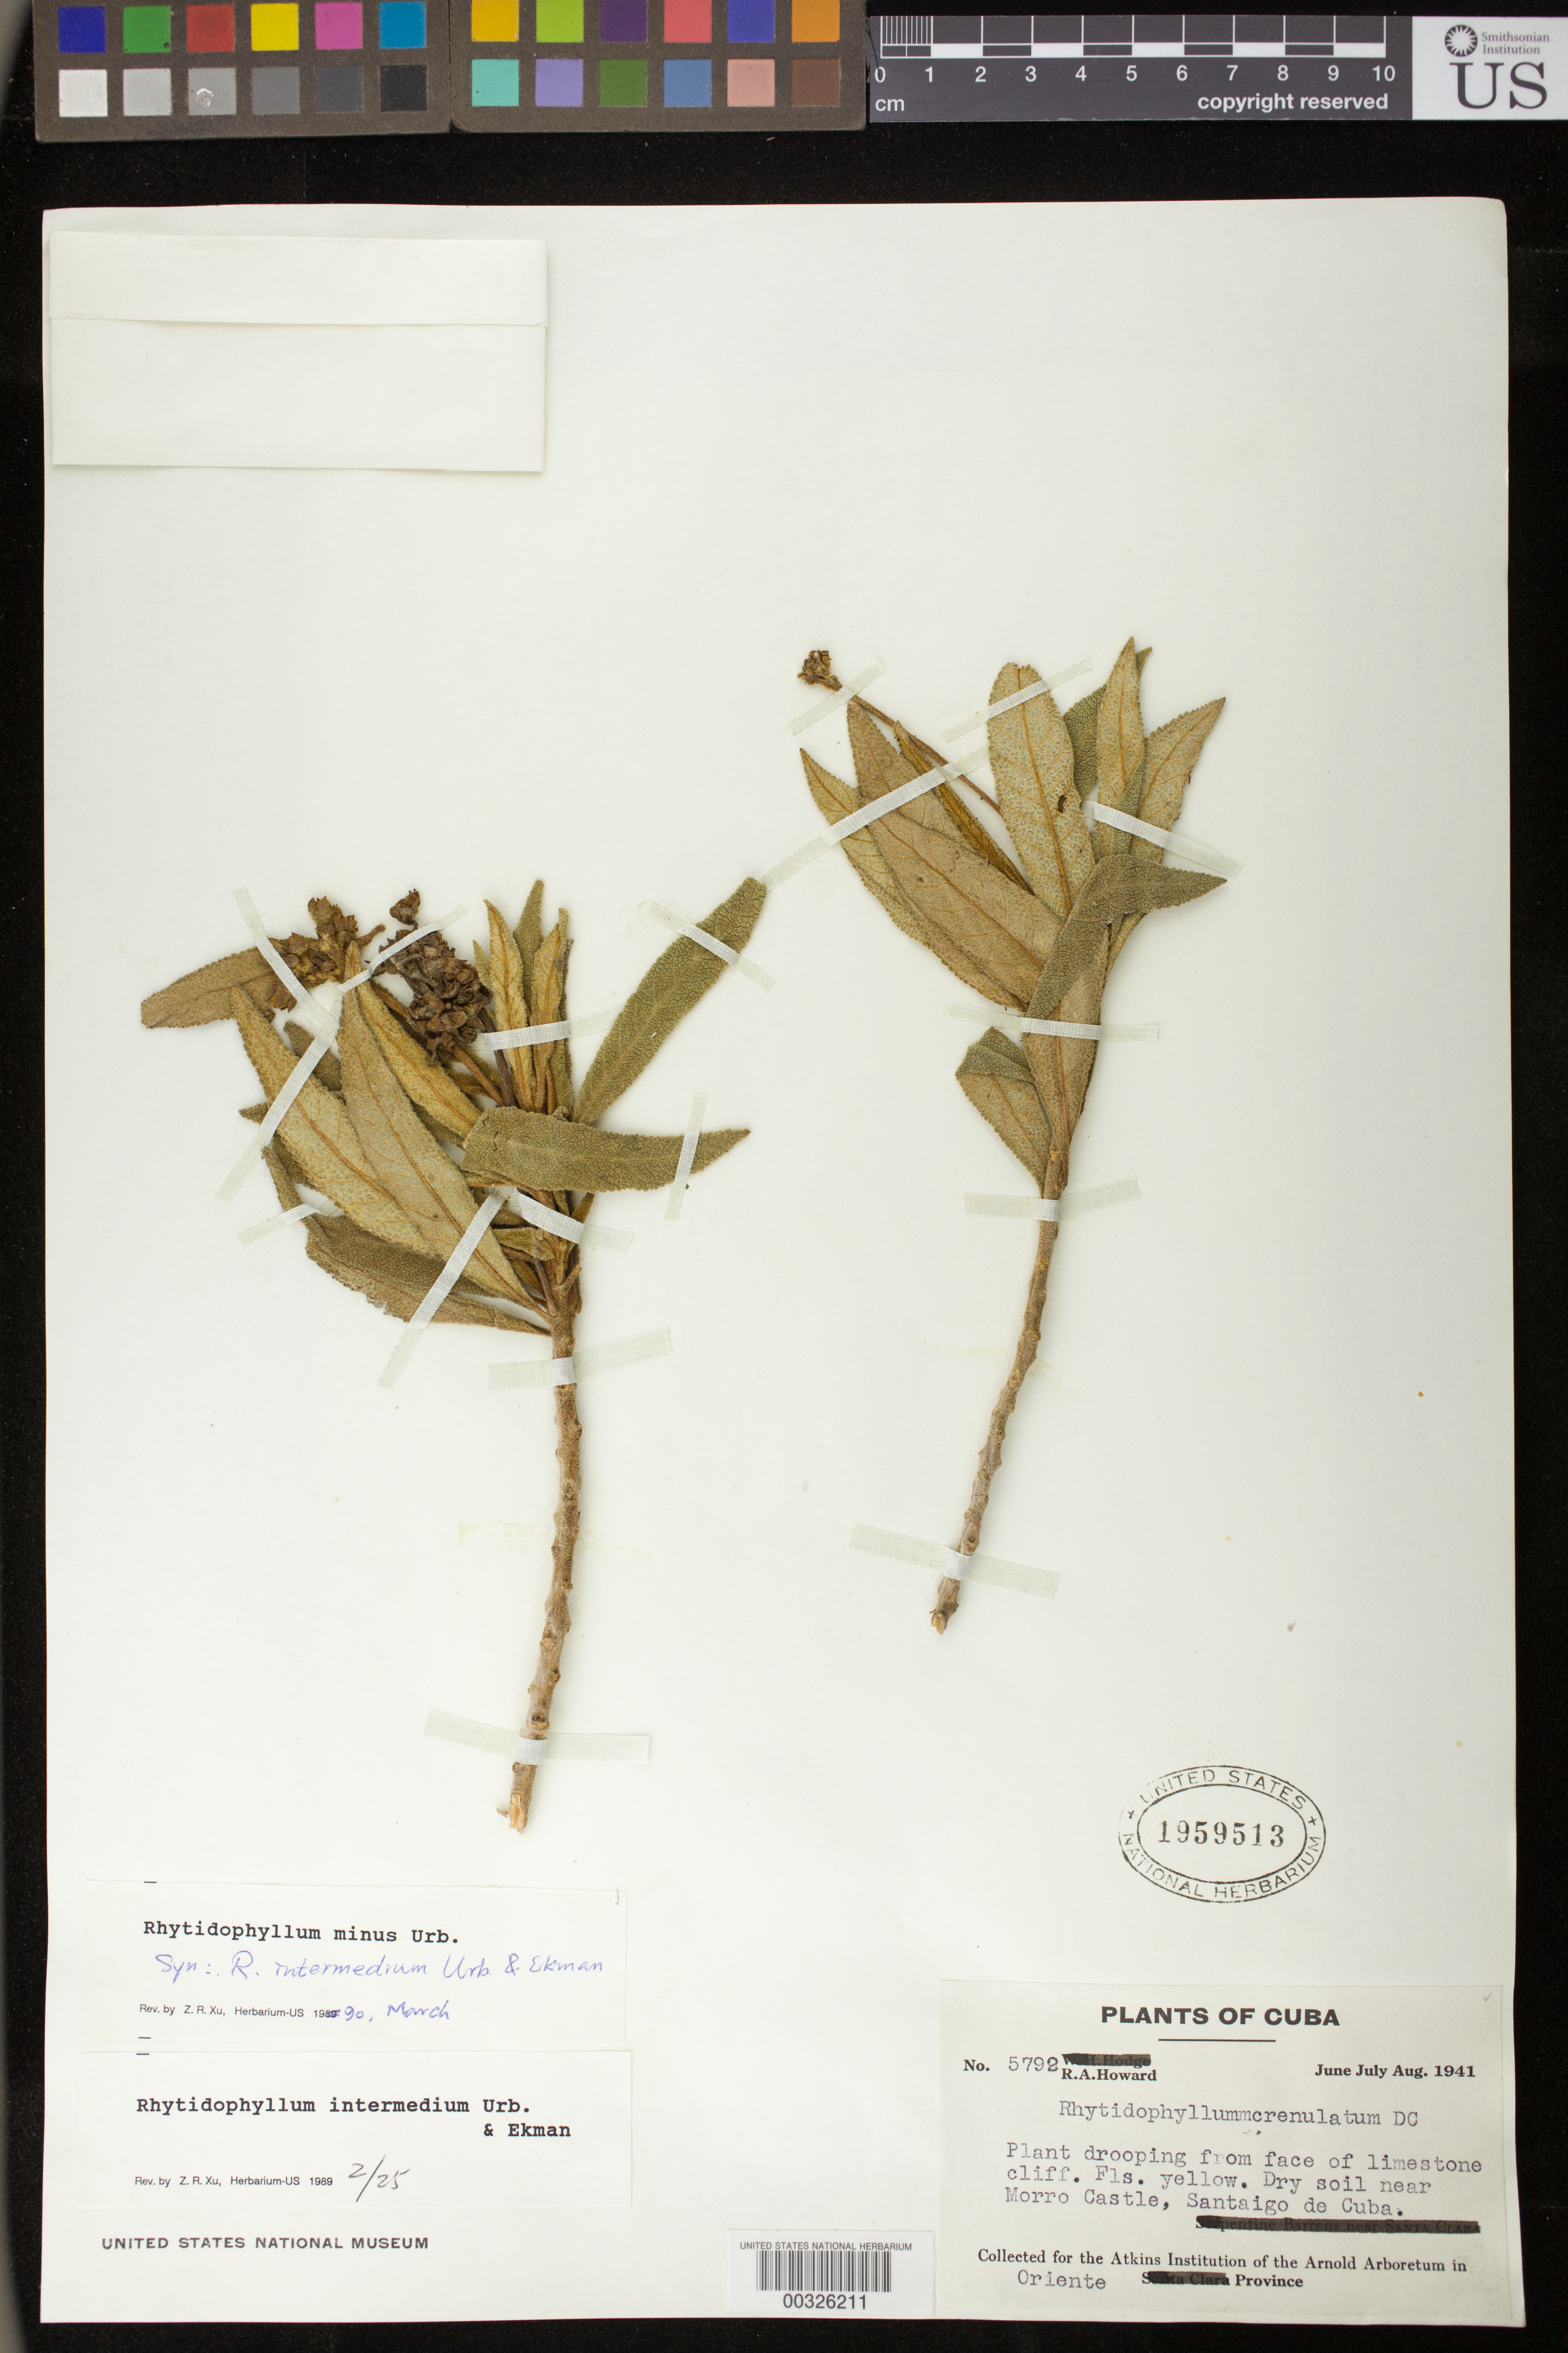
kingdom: Plantae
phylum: Tracheophyta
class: Magnoliopsida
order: Lamiales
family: Gesneriaceae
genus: Rhytidophyllum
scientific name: Rhytidophyllum minus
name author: Urb.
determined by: Skog, Laurence E.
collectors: R. A. Howard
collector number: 5792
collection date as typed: Jun-Aug 1941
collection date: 1941-06/1941-08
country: Cuba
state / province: Oriente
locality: Morro Castle, Santiago de Cuba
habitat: Face of limestone cliff; dry soil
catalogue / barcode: US 1959513